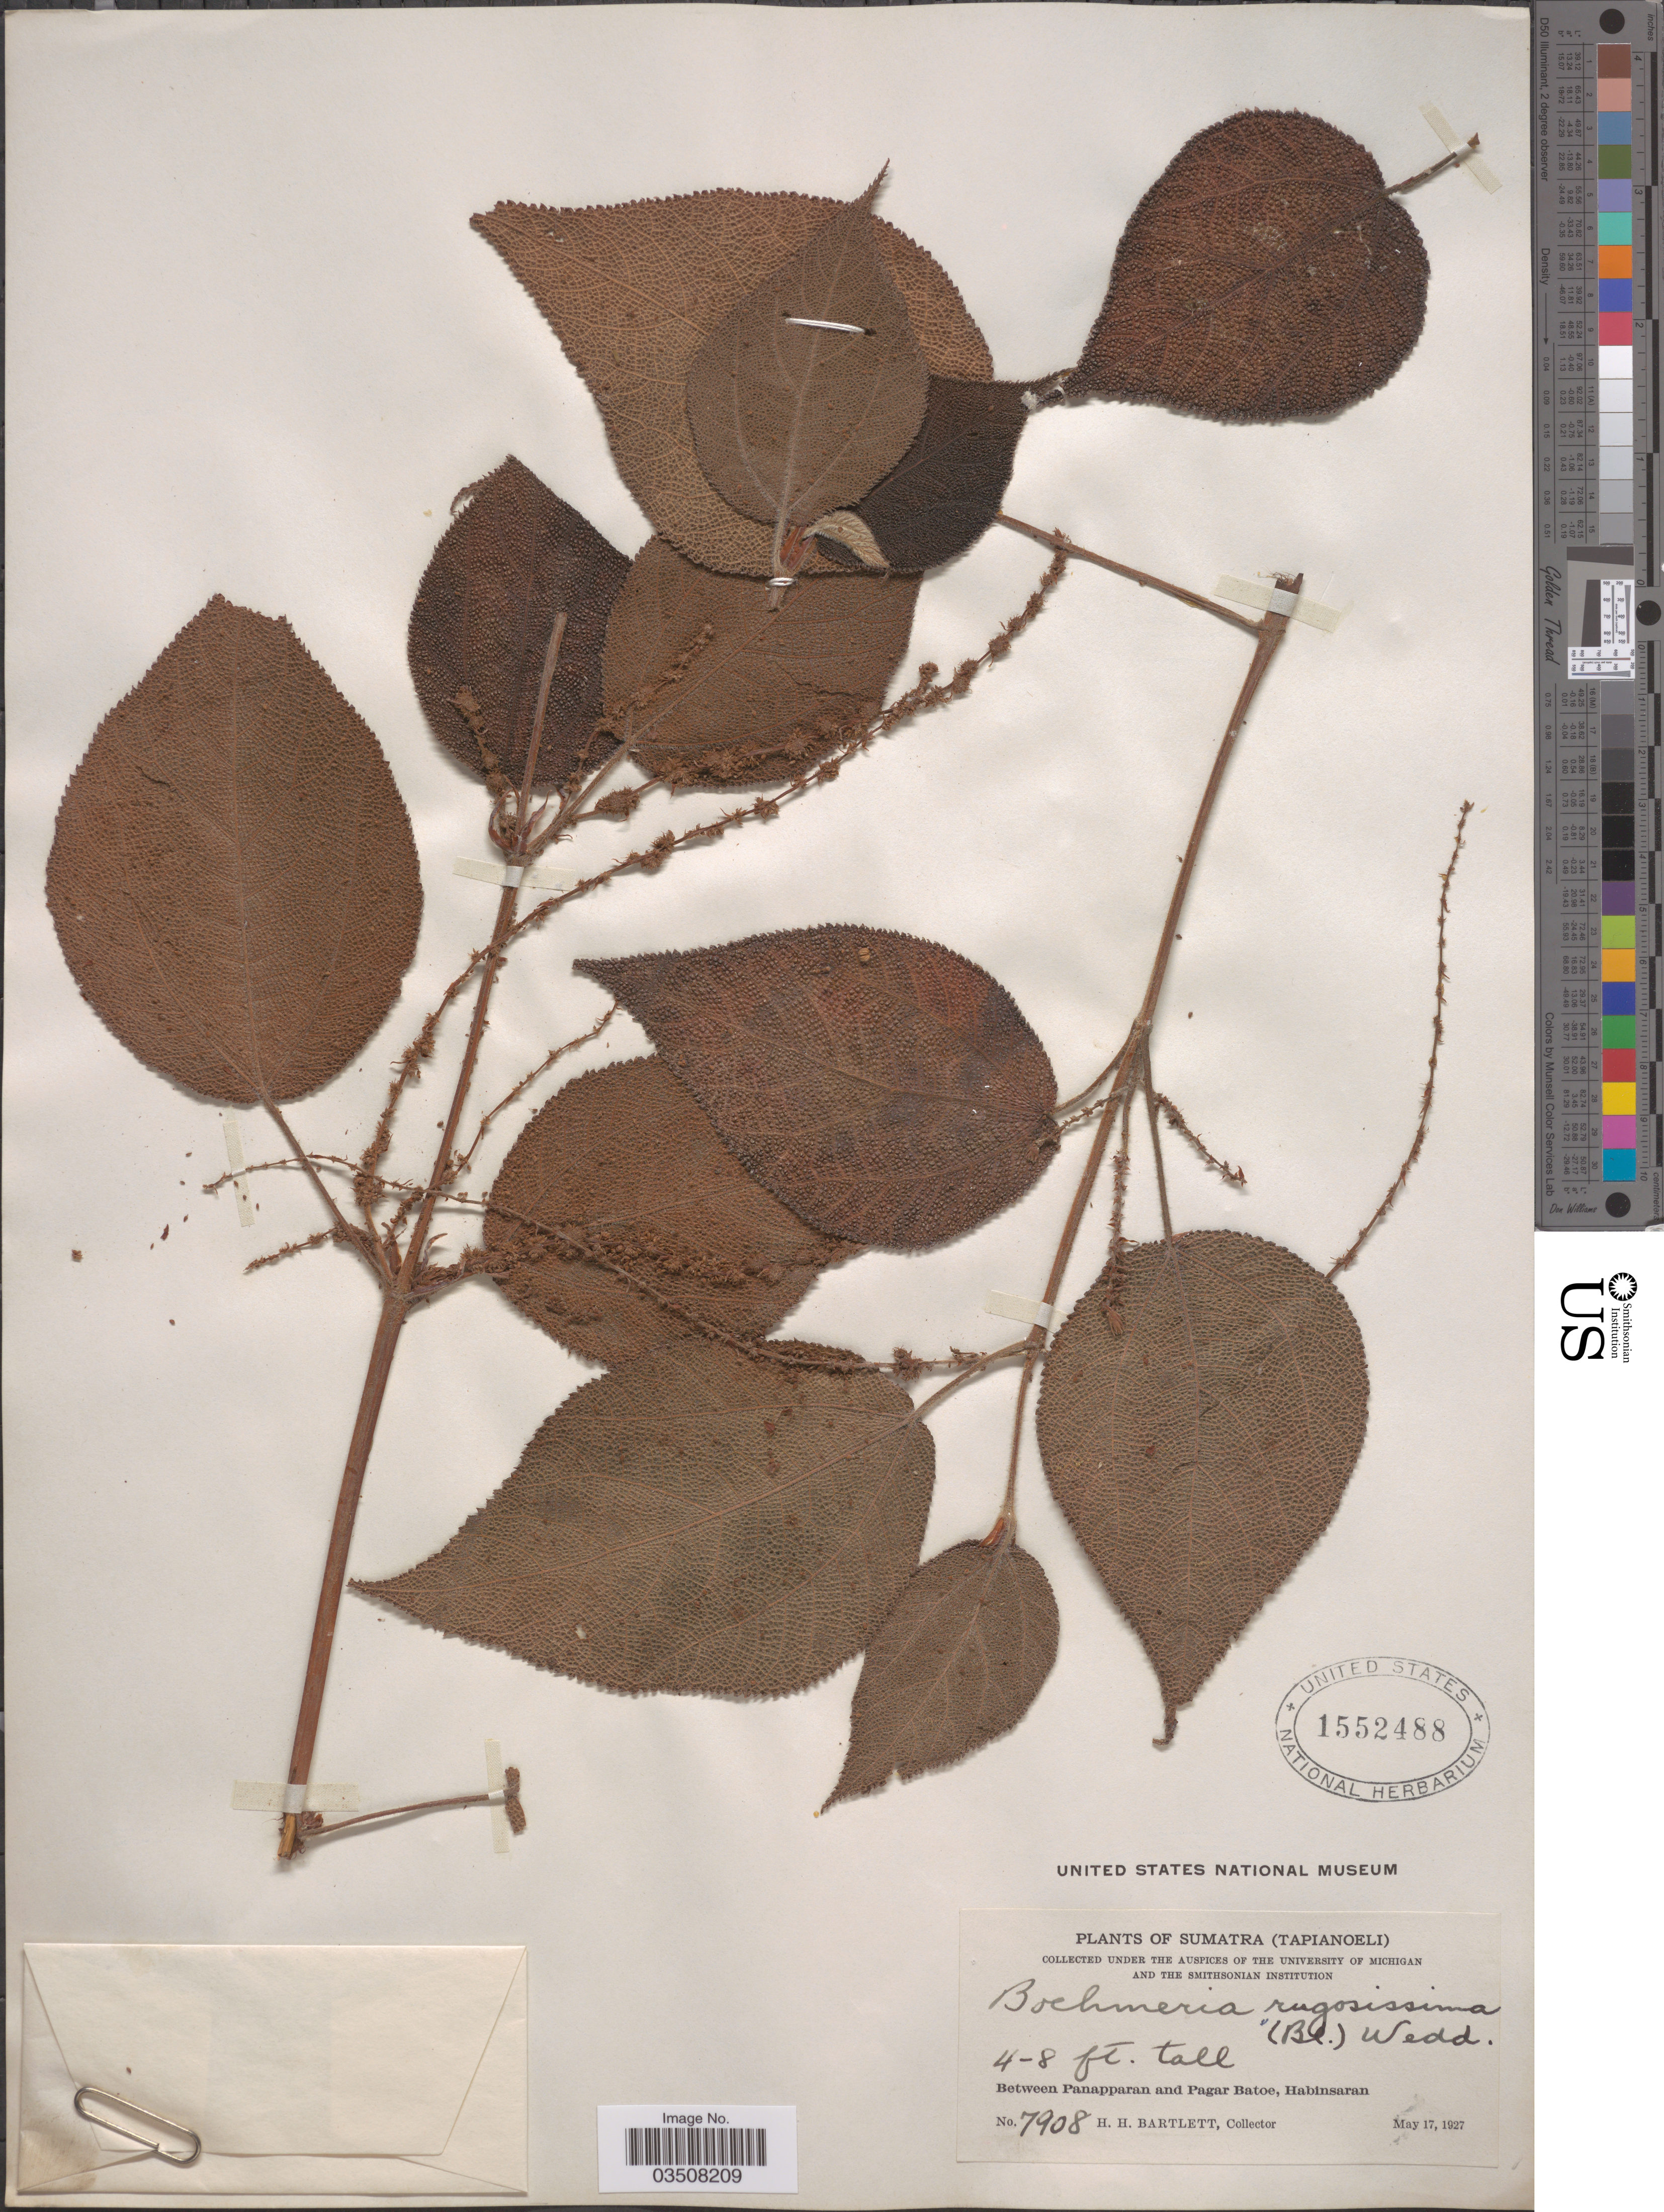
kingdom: Plantae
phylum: Tracheophyta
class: Magnoliopsida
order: Rosales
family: Urticaceae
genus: Boehmeria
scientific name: Boehmeria rugosissima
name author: Miq.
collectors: H. H. Bartlett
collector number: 7908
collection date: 1927-05-17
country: Indonesia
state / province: Sumatra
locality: (Tapianoeli). Between Panapparan and Pagar Batoe, Habinsaran.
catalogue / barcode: US 1552488